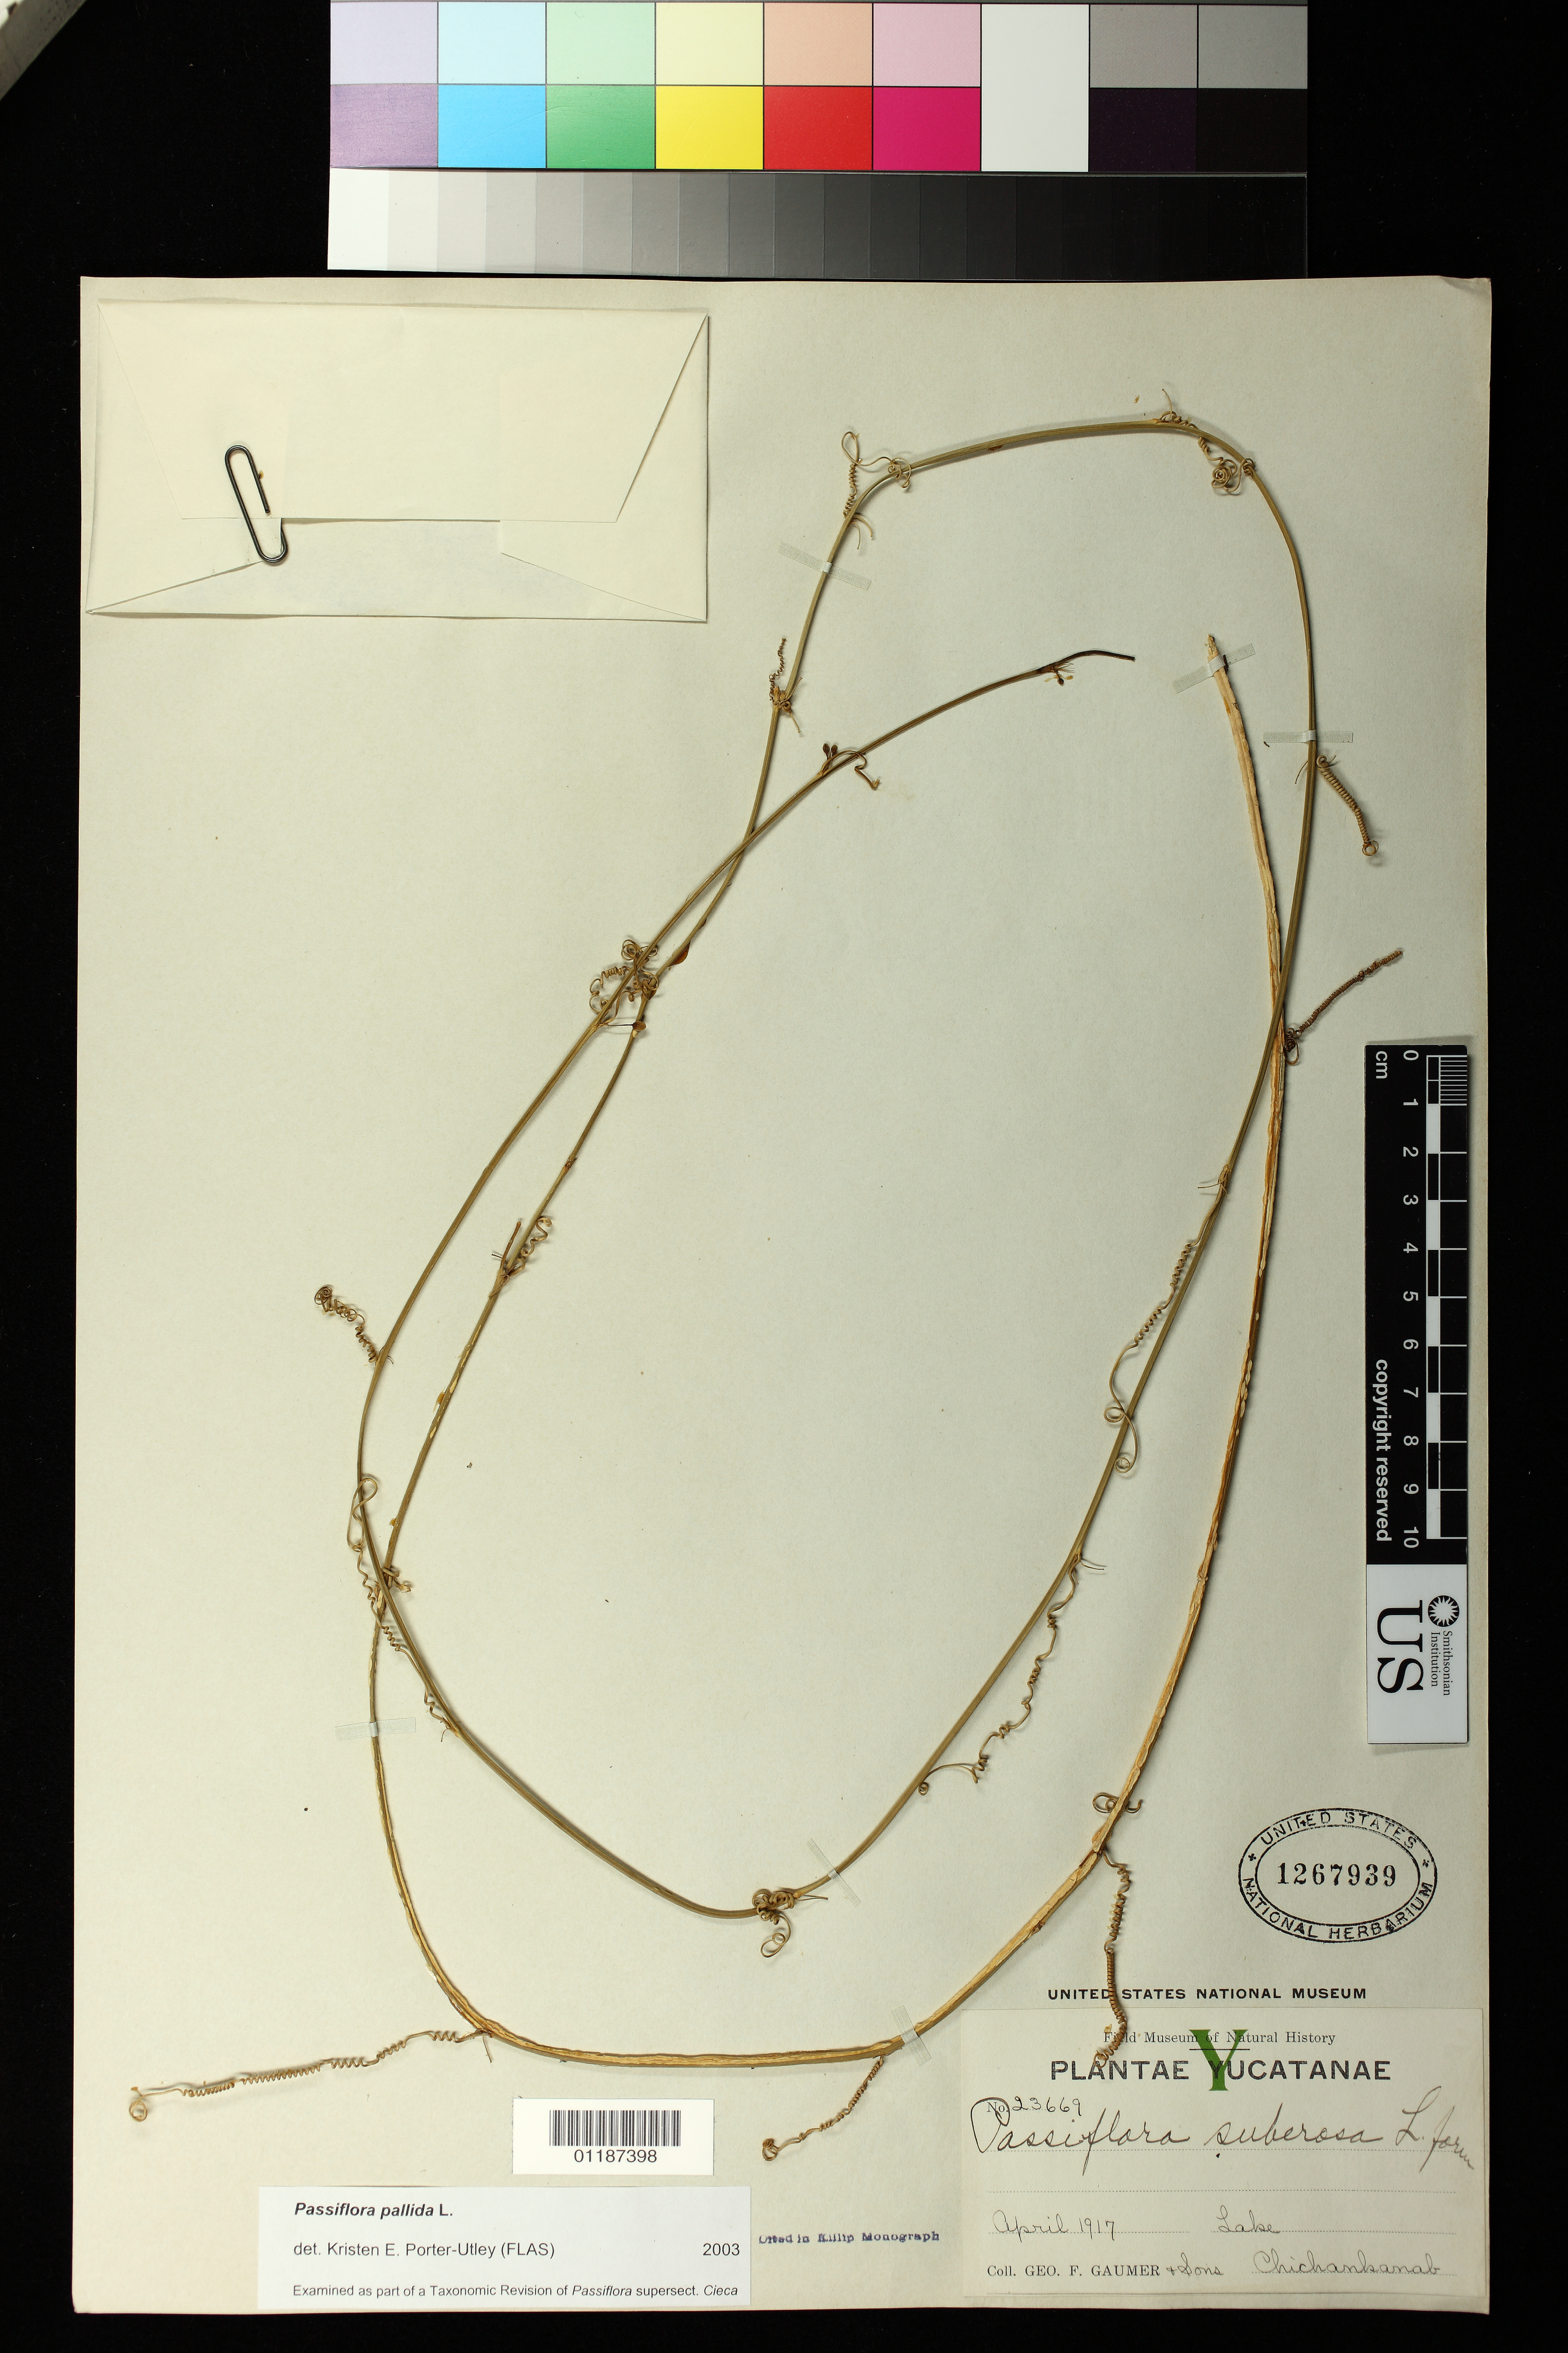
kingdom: Plantae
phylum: Tracheophyta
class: Magnoliopsida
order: Malpighiales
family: Passifloraceae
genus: Passiflora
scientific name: Passiflora pallida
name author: L.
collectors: G. F. Gaumer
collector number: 23669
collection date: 1917-04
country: Mexico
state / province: Yucatán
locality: Lake Chichanbanab [Chichancanab]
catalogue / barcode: US 1267939